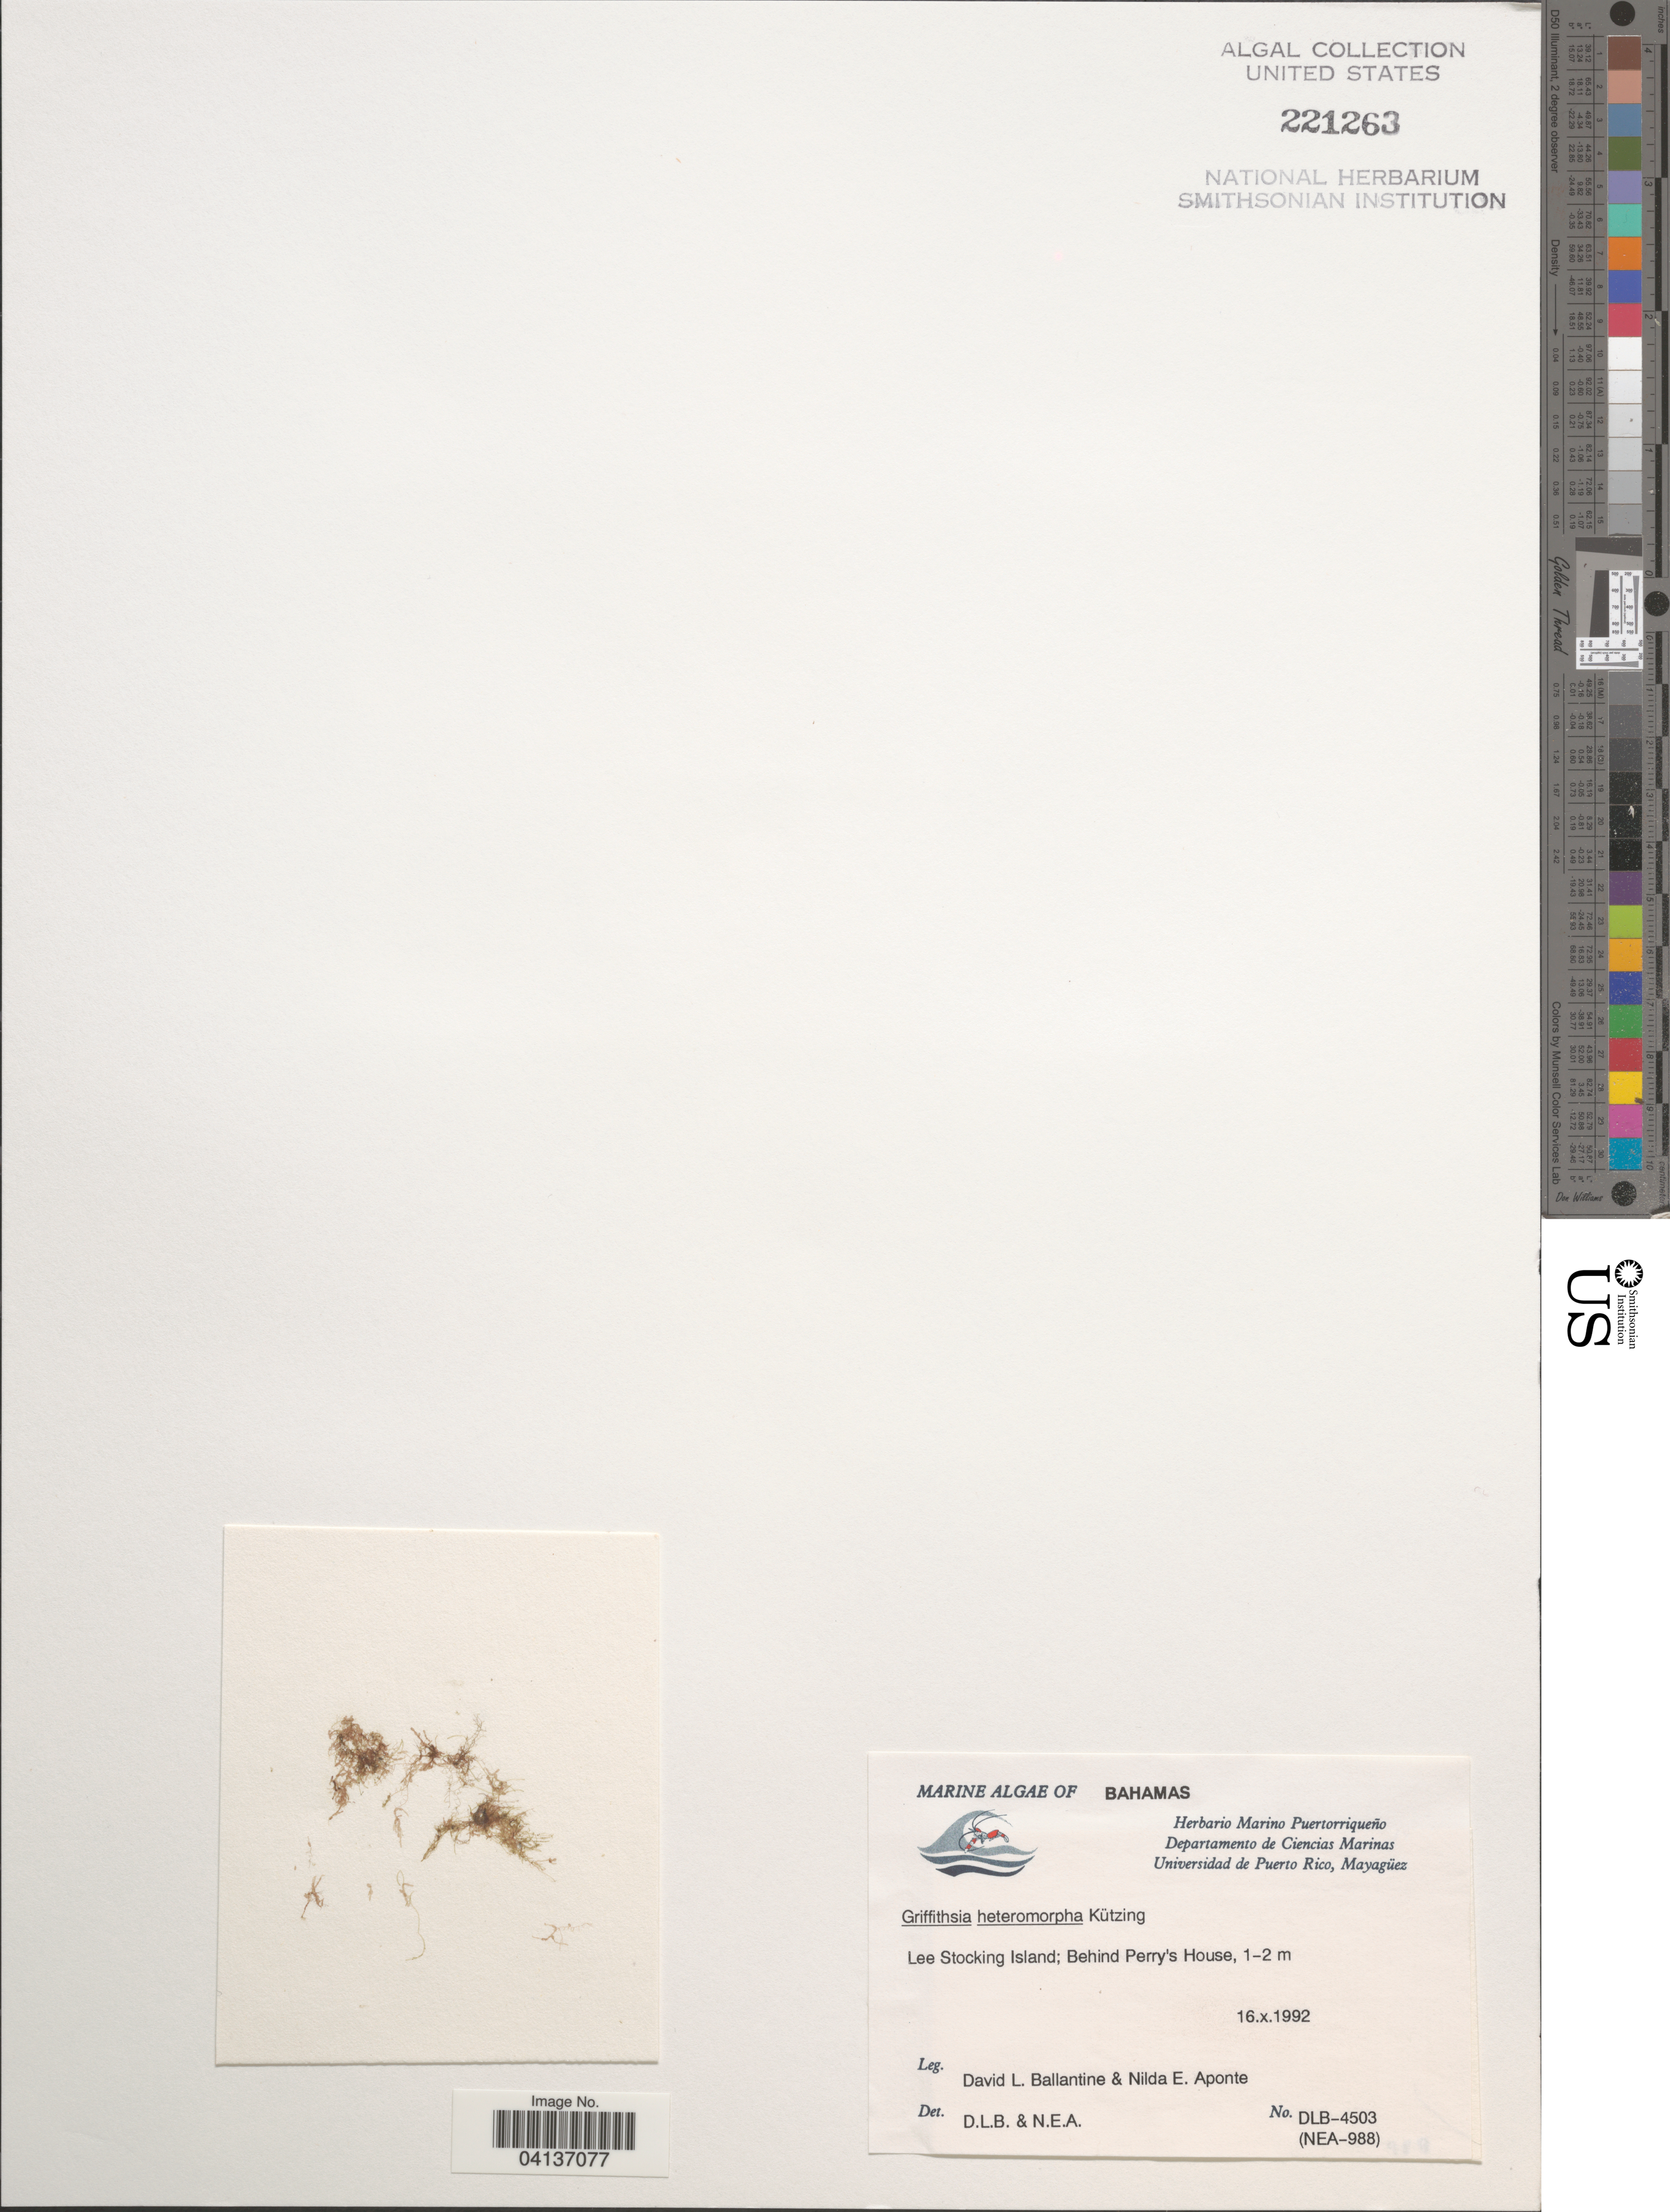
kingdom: Plantae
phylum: Rhodophyta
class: Florideophyceae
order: Ceramiales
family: Wrangeliaceae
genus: Griffithsia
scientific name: Griffithsia heteromorpha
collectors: D.L. Ballantine & N. E. Aponte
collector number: DLB-4503/NEA-988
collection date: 1992-10-16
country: Bahamas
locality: Lee Stocking Island; Behind Perry's House.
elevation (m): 1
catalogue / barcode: US 221263